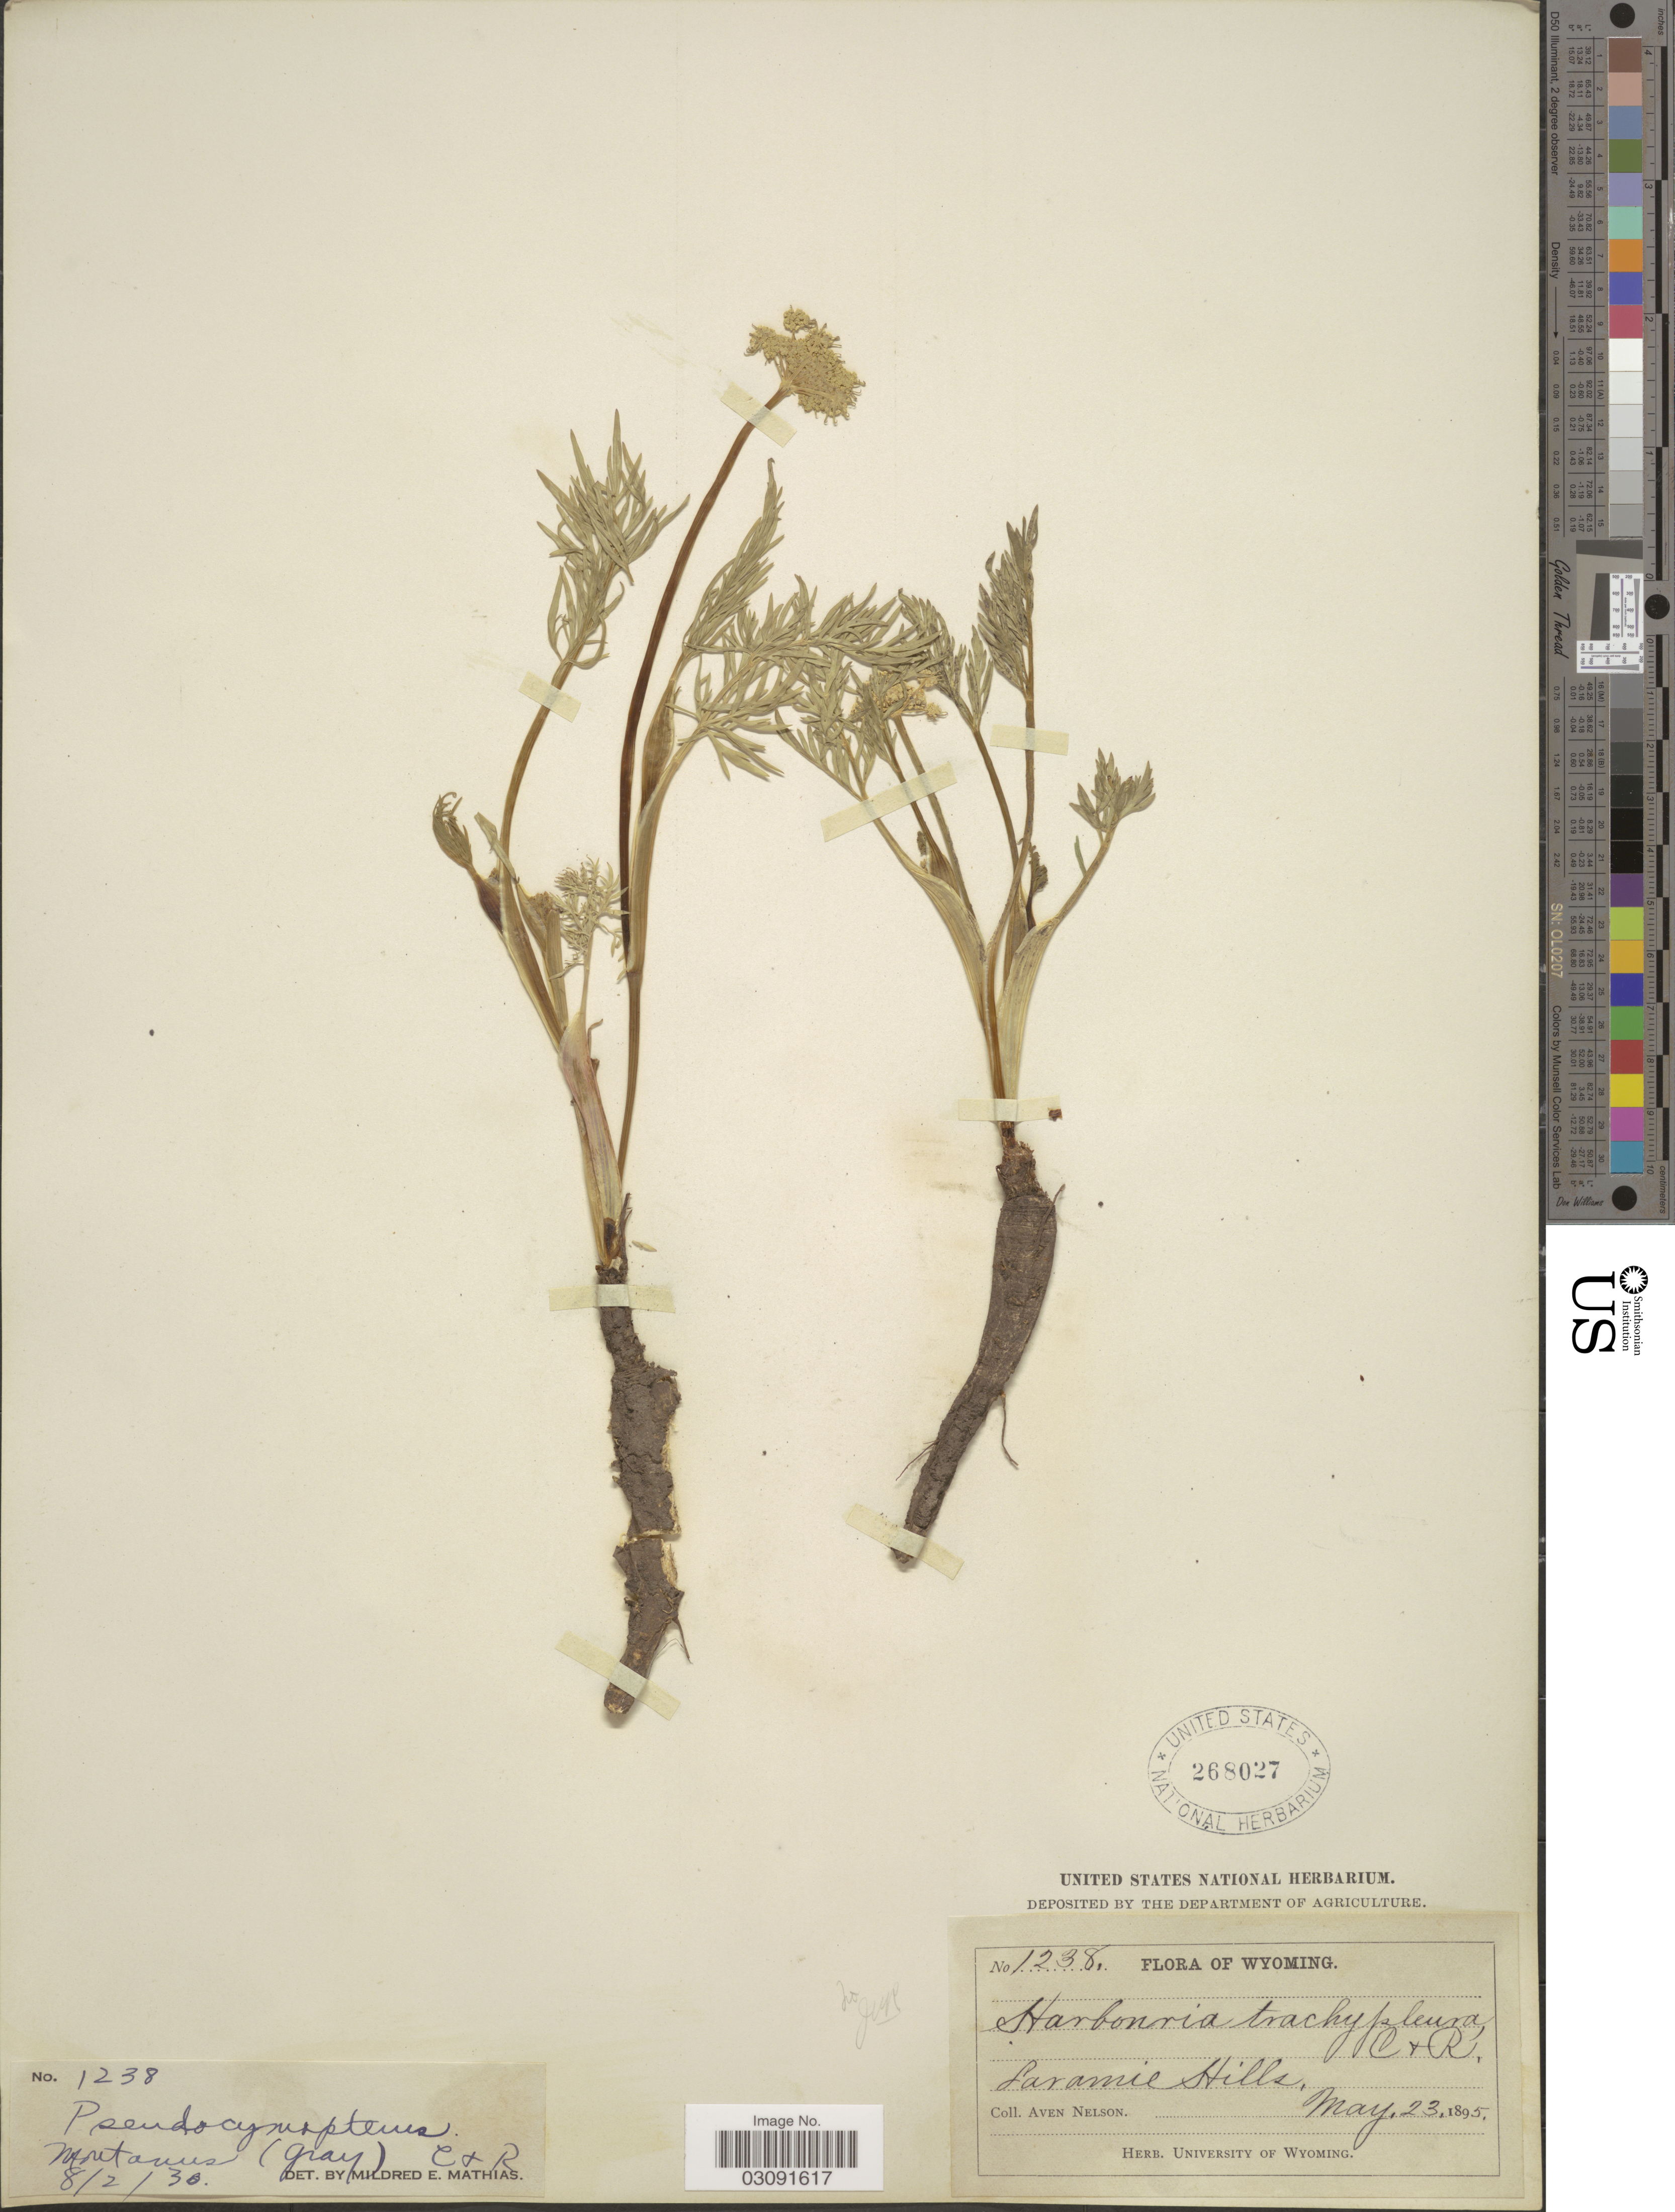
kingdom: Plantae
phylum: Tracheophyta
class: Magnoliopsida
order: Apiales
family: Apiaceae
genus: Pseudocymopterus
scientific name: Pseudocymopterus montanus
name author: (A. Gray) J.M. Coult. & Rose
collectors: A. Nelson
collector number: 1238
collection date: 1895-05-23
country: United States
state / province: Wyoming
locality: Laramie Hills.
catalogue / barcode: US 268027